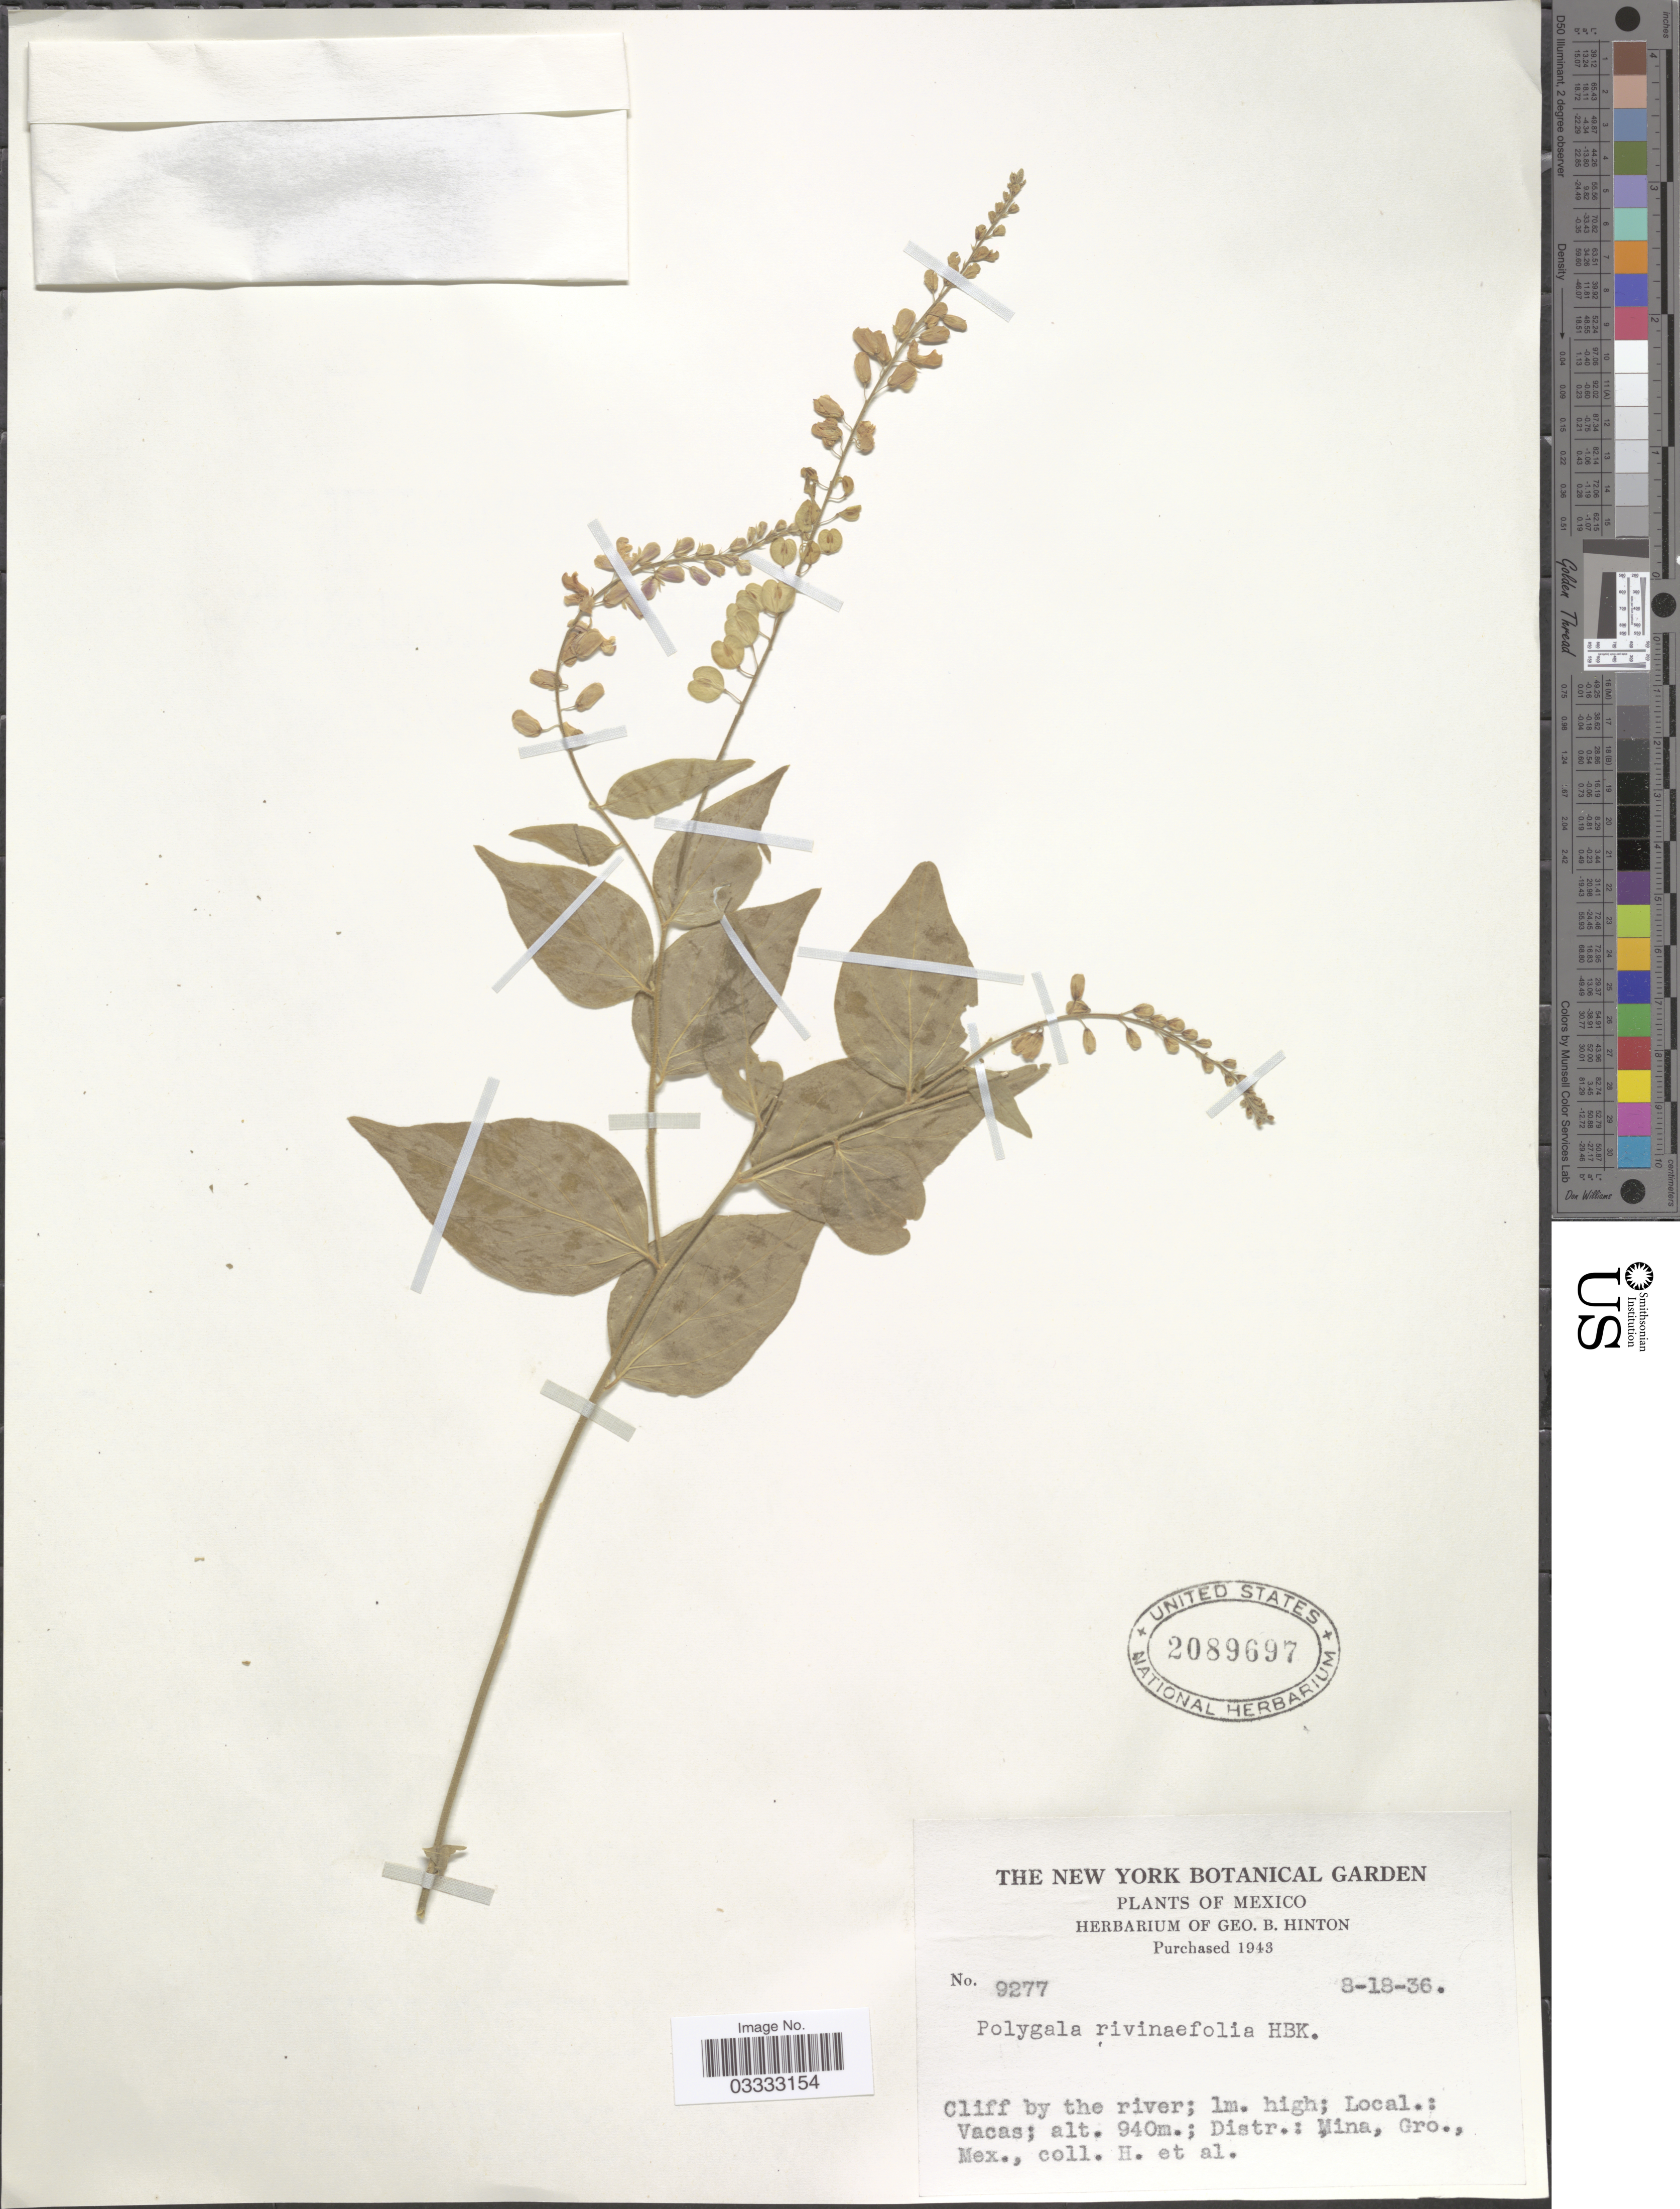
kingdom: Plantae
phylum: Tracheophyta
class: Magnoliopsida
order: Fabales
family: Polygalaceae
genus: Hebecarpa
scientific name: Hebecarpa rivinifolia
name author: (Kunth) J.R. Abbott & J.F.B. Pastore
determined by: Strong, Mark T., (BOT), Smithsonian Institution - National Museum of Natural History (UNITED STATES)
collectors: G. B. Hinton & et al.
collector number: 9277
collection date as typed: Transcribed d/m/y: 18/8/36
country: Mexico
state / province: Guerrero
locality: Vacas; Distr.: Mina.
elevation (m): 940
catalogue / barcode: US 2089697